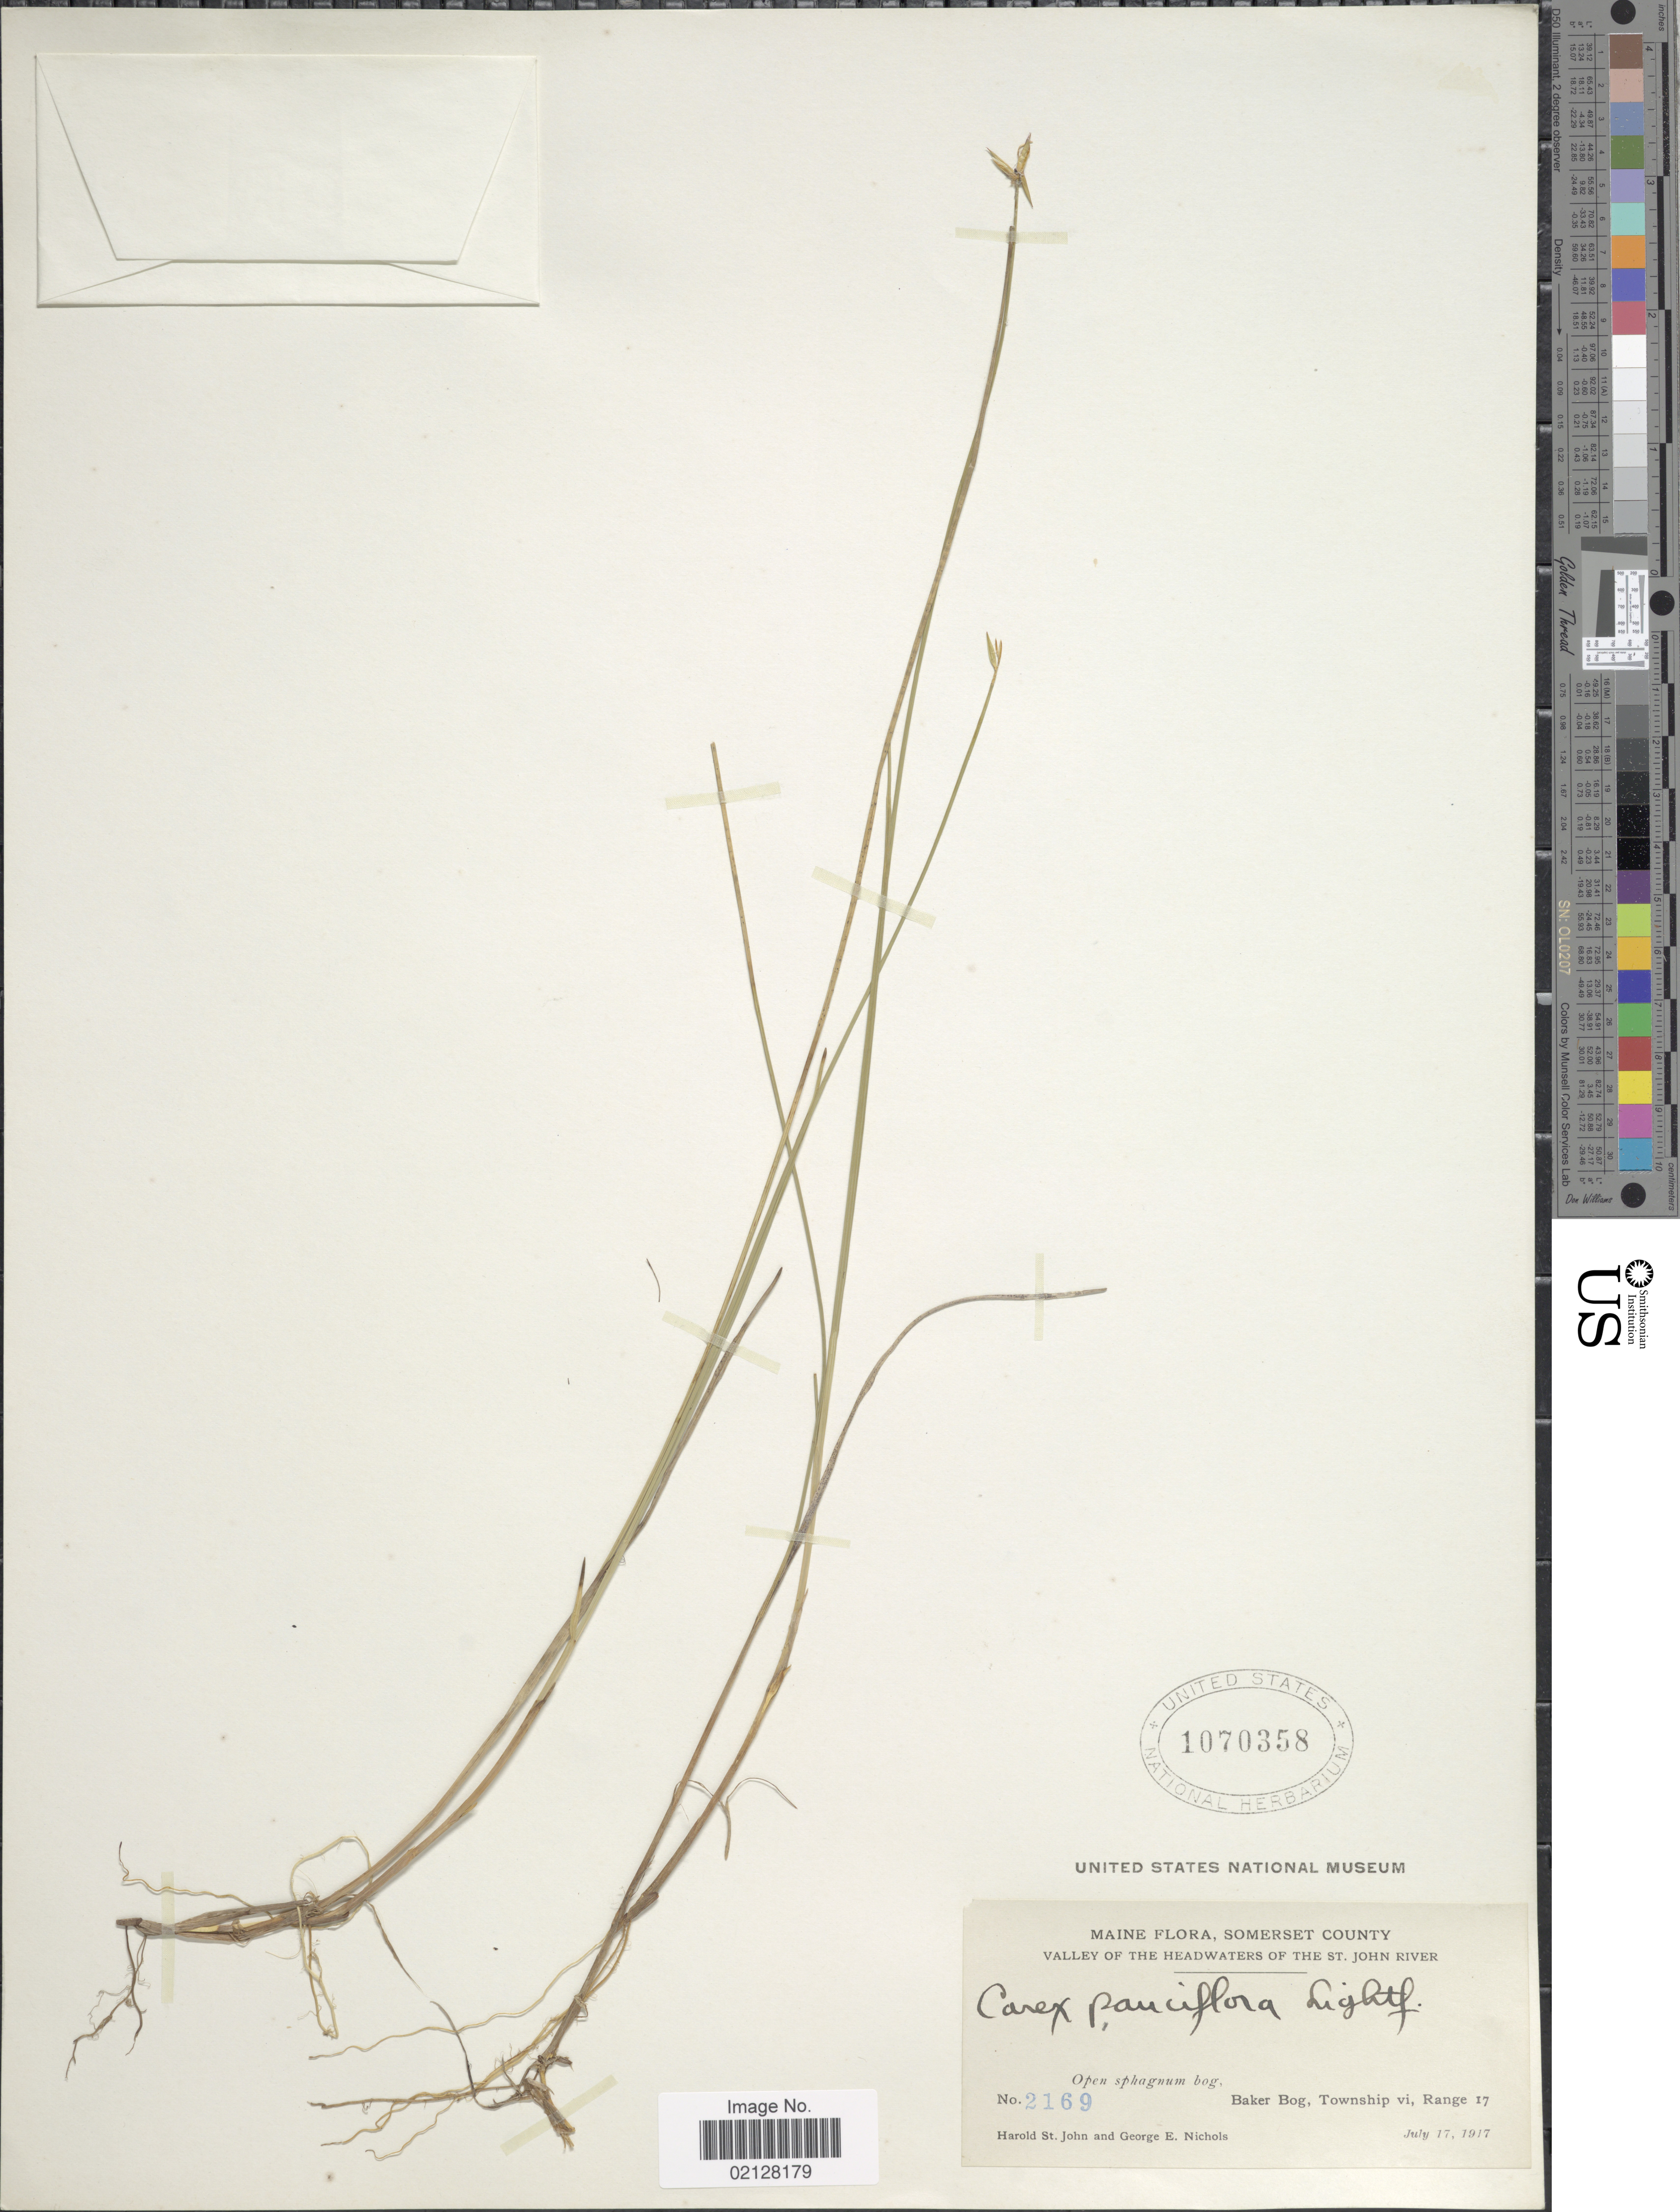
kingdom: Plantae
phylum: Tracheophyta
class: Liliopsida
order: Poales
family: Cyperaceae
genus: Carex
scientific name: Carex pauciflora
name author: Lightf.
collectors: H. St. John & G. E. Nichols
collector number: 2169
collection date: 1917-07-17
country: United States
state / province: Maine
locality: Somerset County. Valley of the Headwaters of the St. John River. Baker Bog, Township vi, Range 17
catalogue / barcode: US 1070358